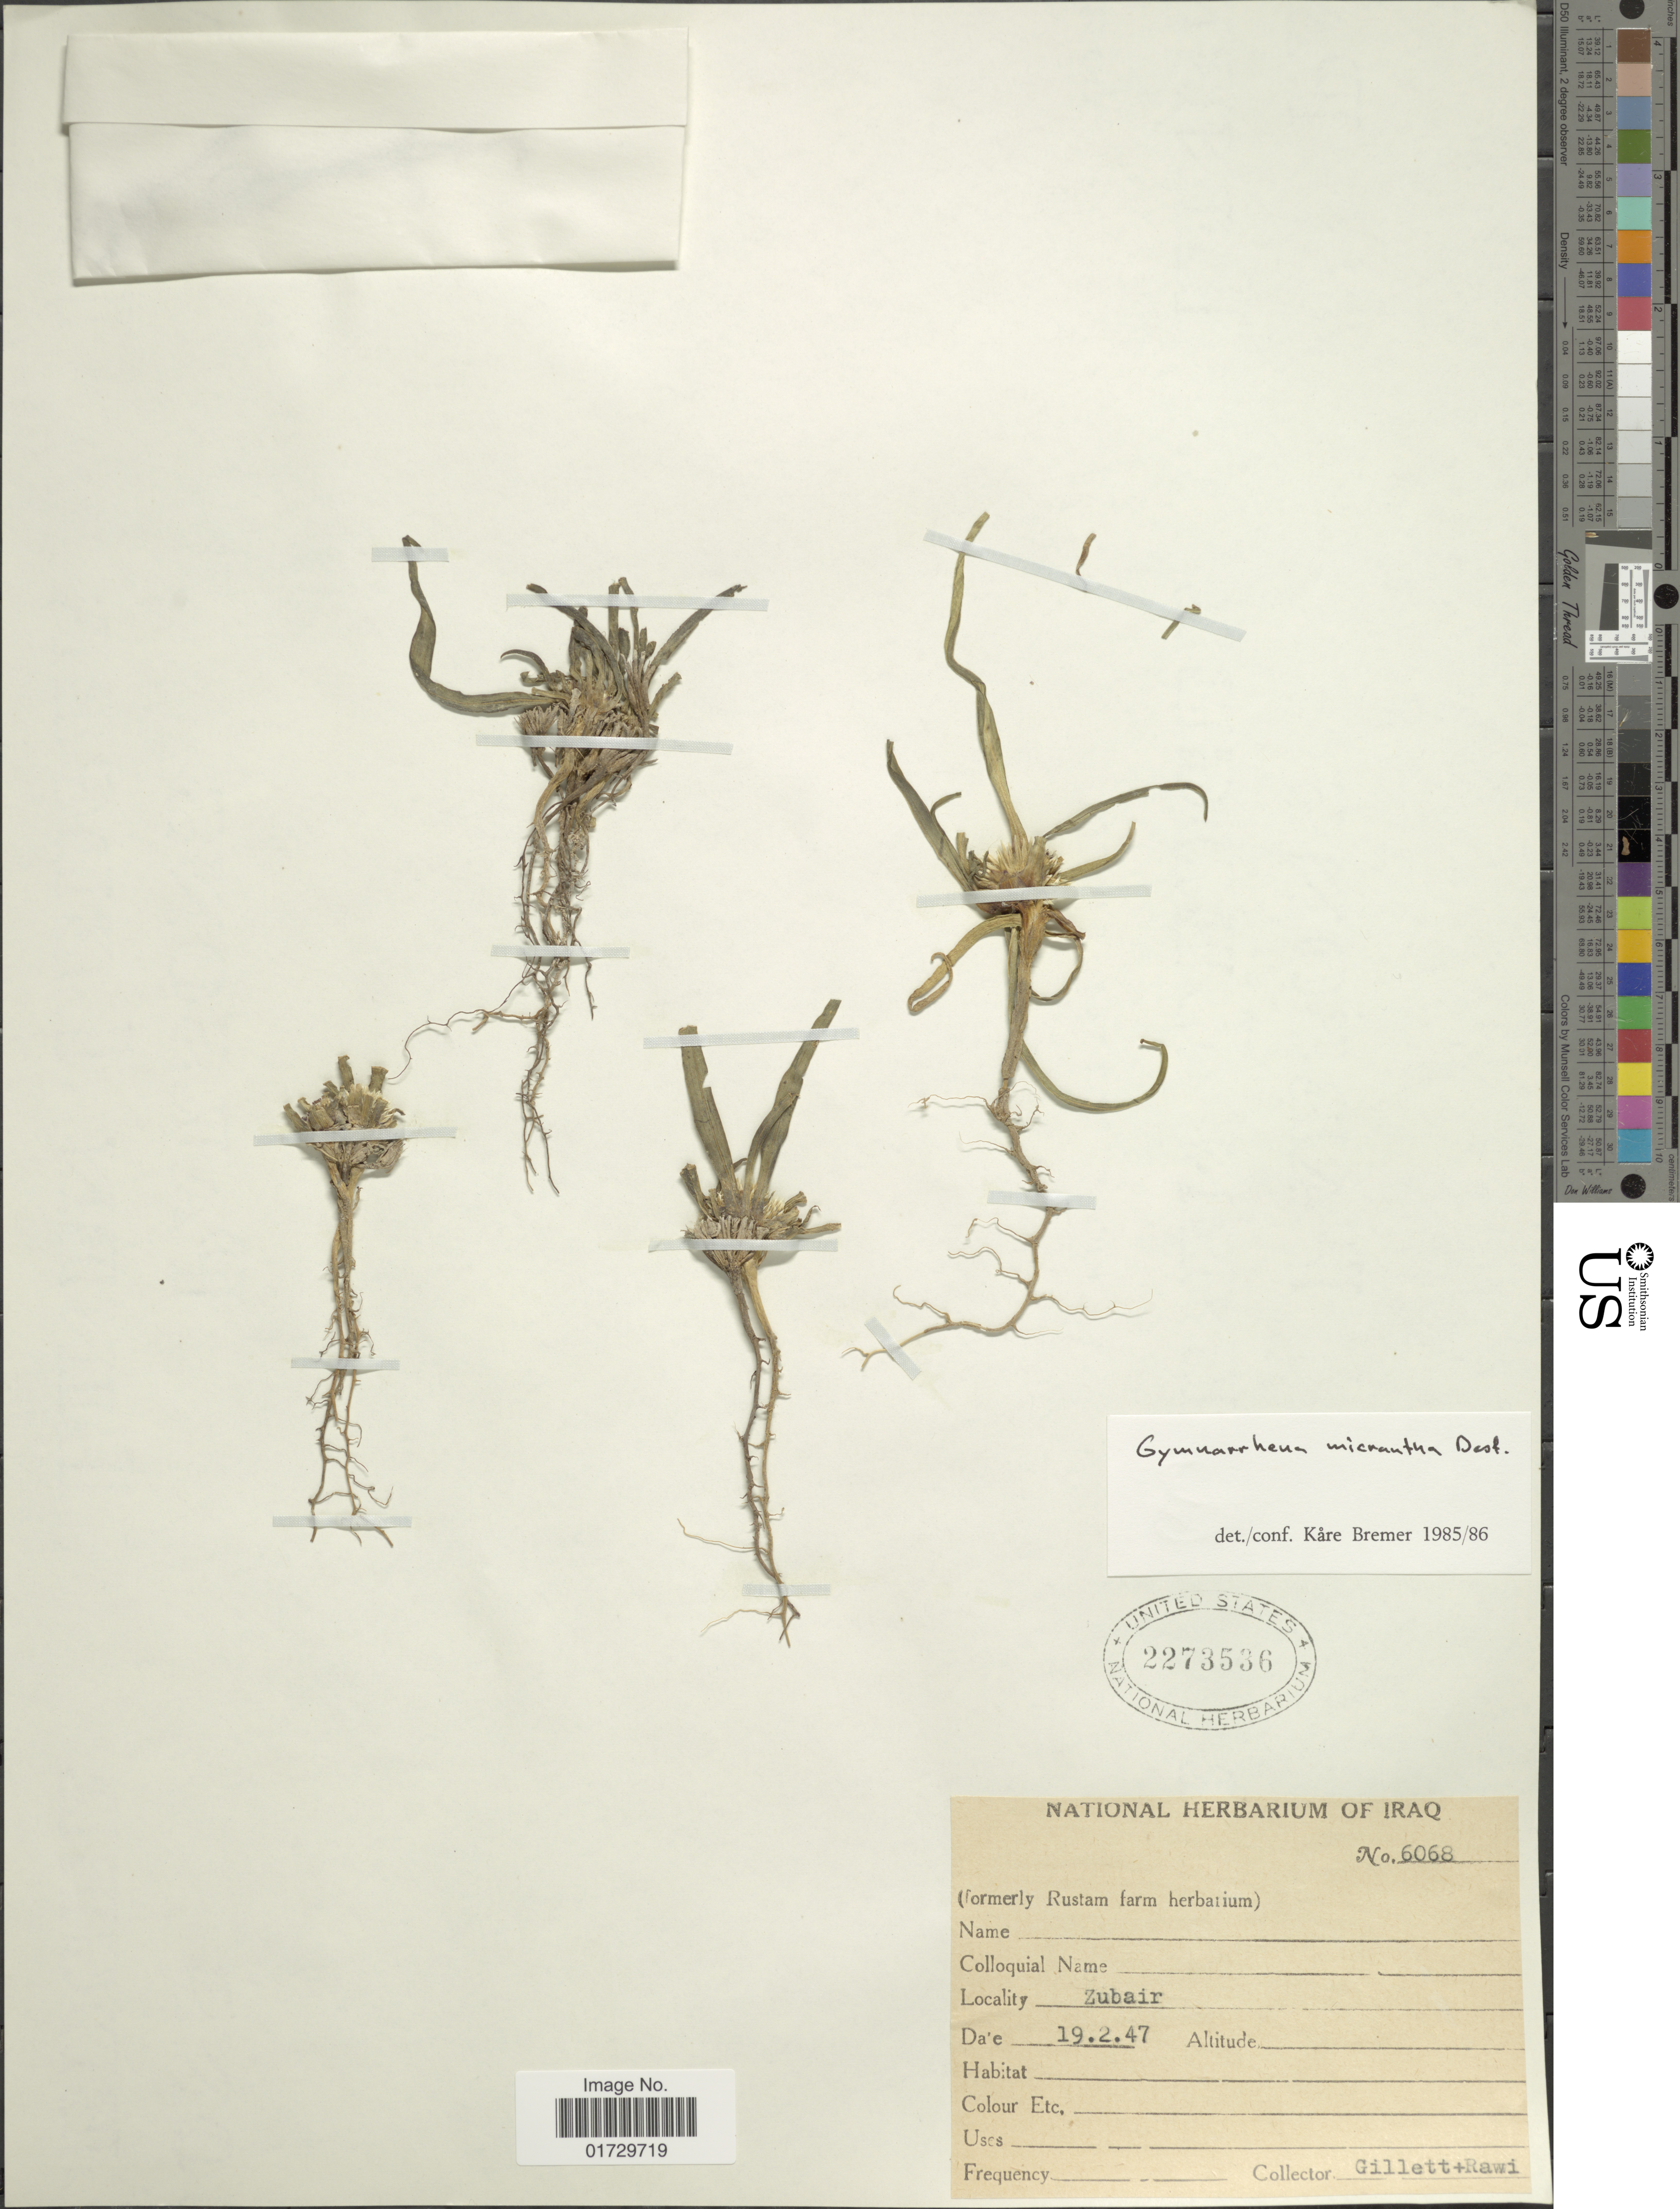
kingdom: Plantae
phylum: Tracheophyta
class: Magnoliopsida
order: Asterales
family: Asteraceae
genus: Gymnarrhena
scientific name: Gymnarrhena micrantha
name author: Desf.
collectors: Gillett, -- & -. Rawi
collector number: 6068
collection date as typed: Transcribed d/m/y: 19/2/47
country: Iraq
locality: Zubair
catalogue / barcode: US 2273536